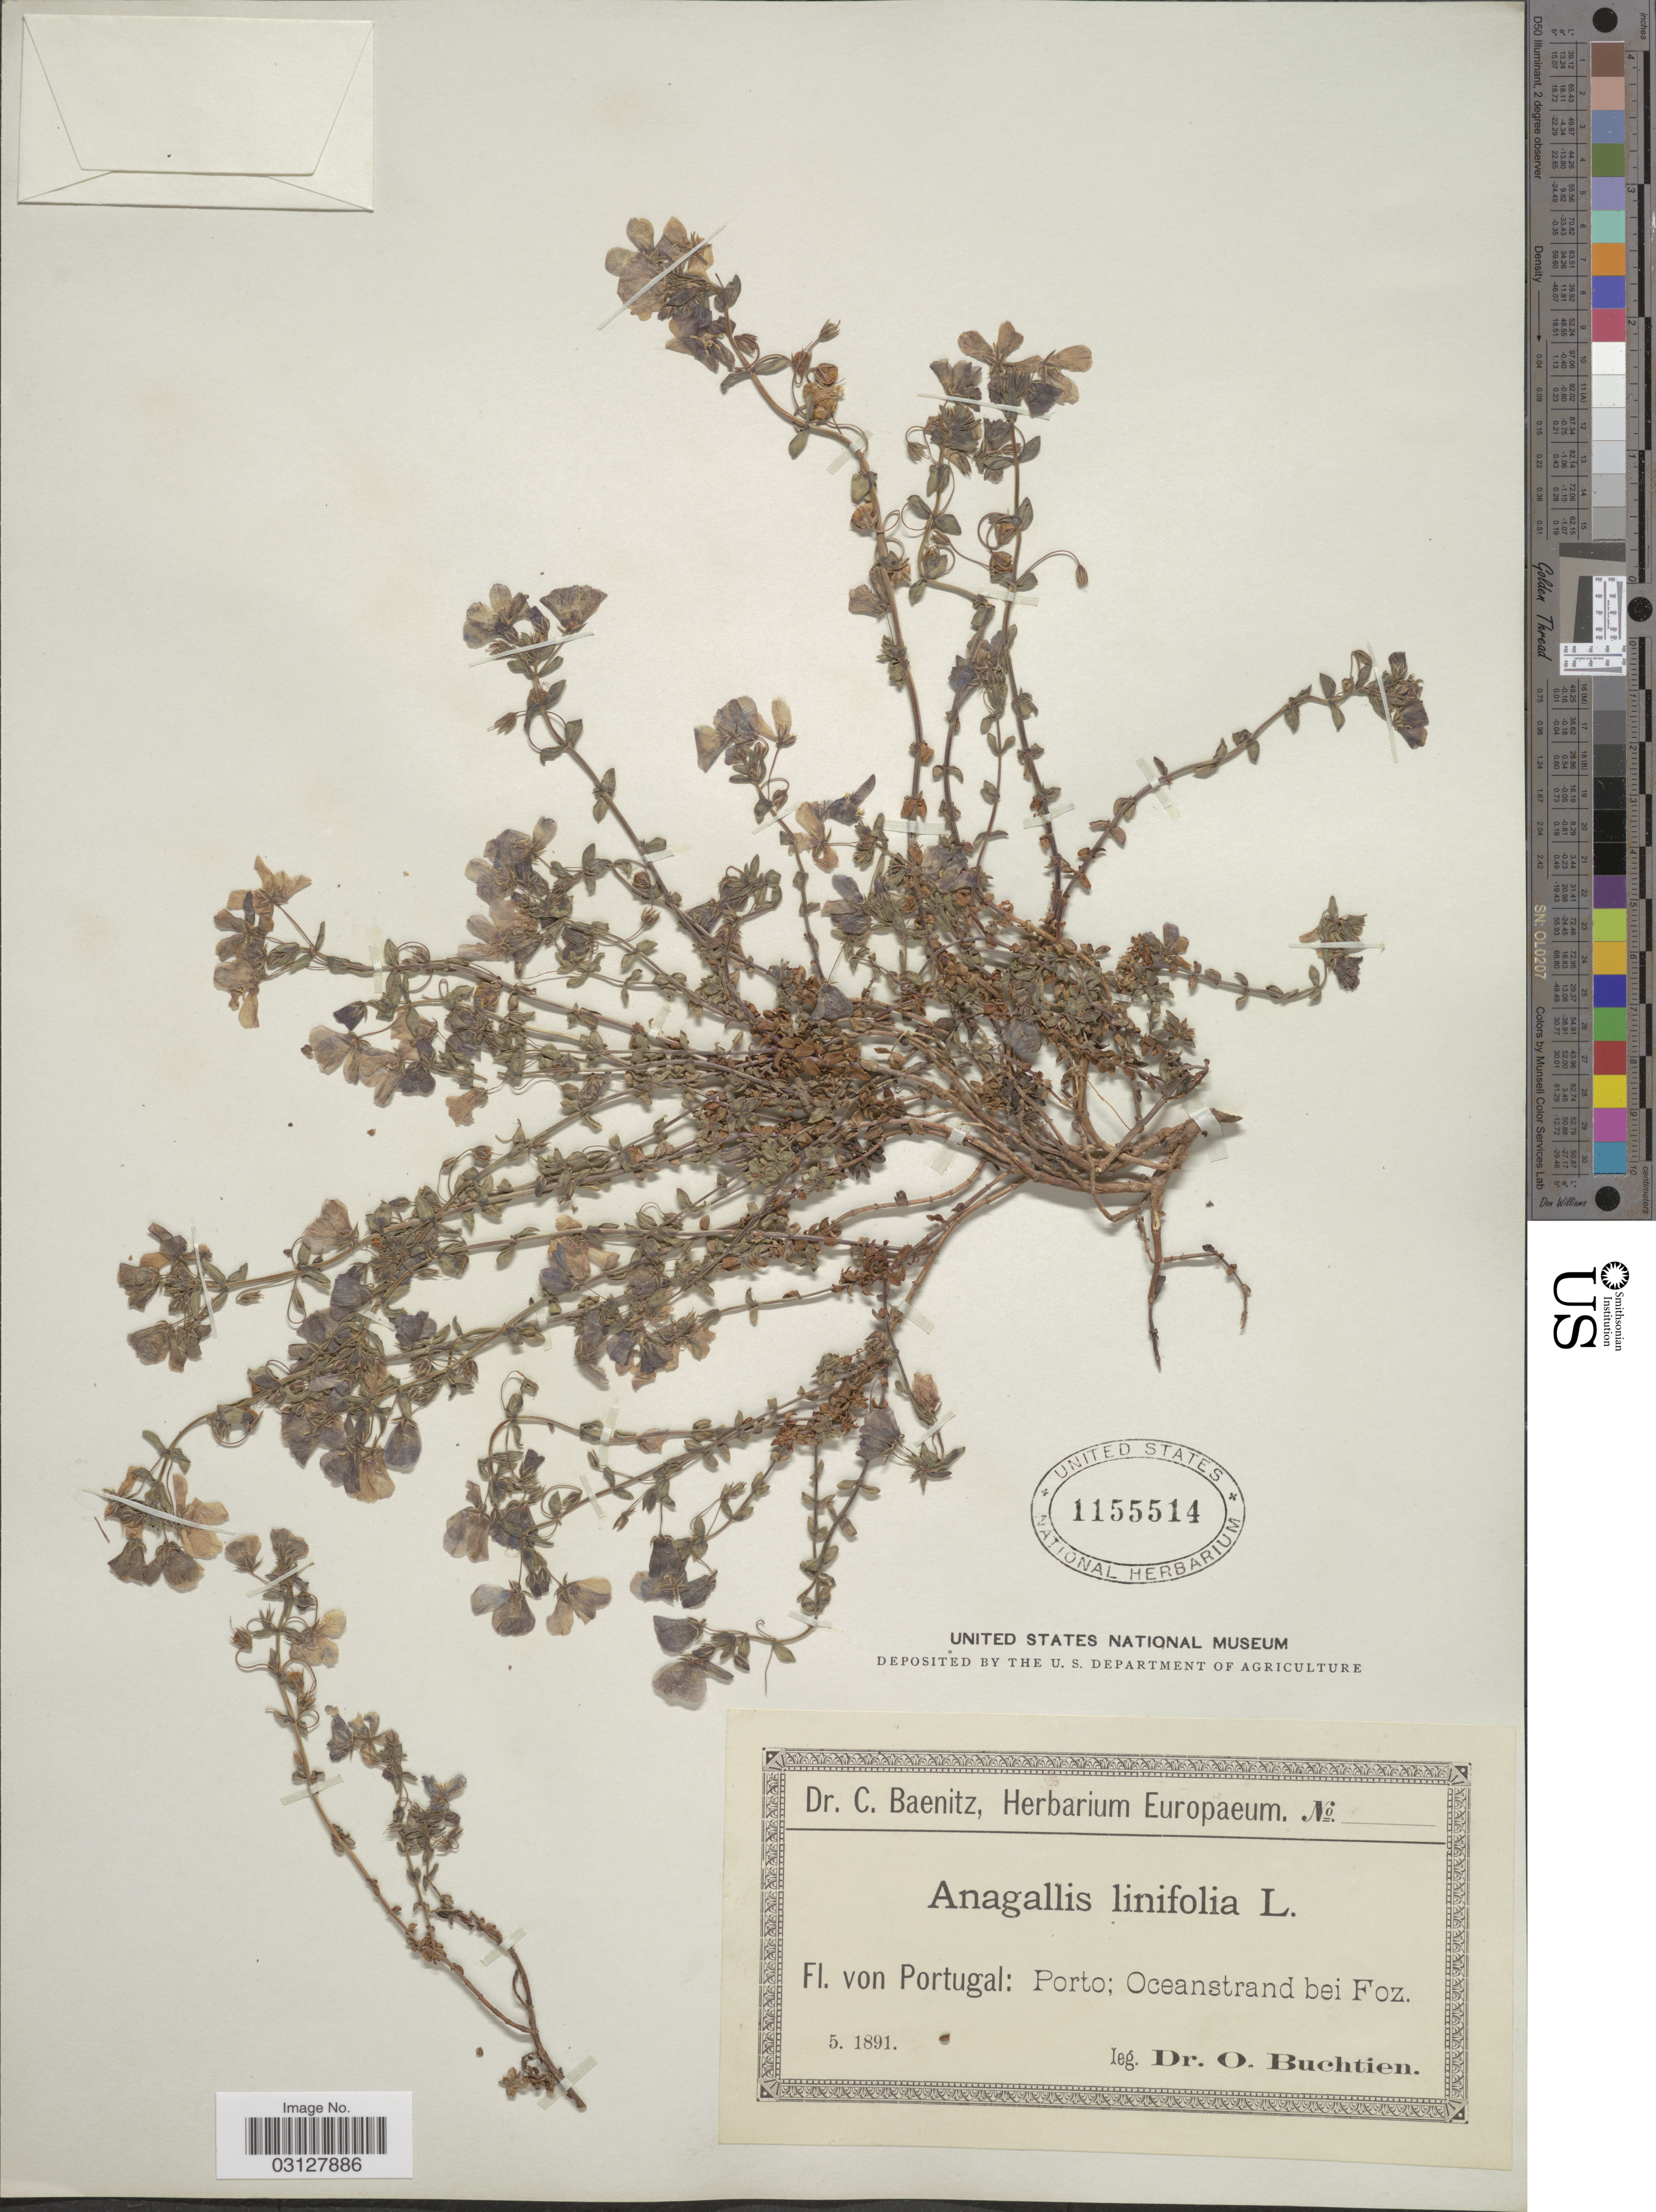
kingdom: Plantae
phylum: Tracheophyta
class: Magnoliopsida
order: Ericales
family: Primulaceae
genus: Anagallis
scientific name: Anagallis linifolia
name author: L.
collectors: O. Buchtien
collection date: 1891-05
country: Portugal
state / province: Porto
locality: Oceanstrand bei Foz.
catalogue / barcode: US 1155514